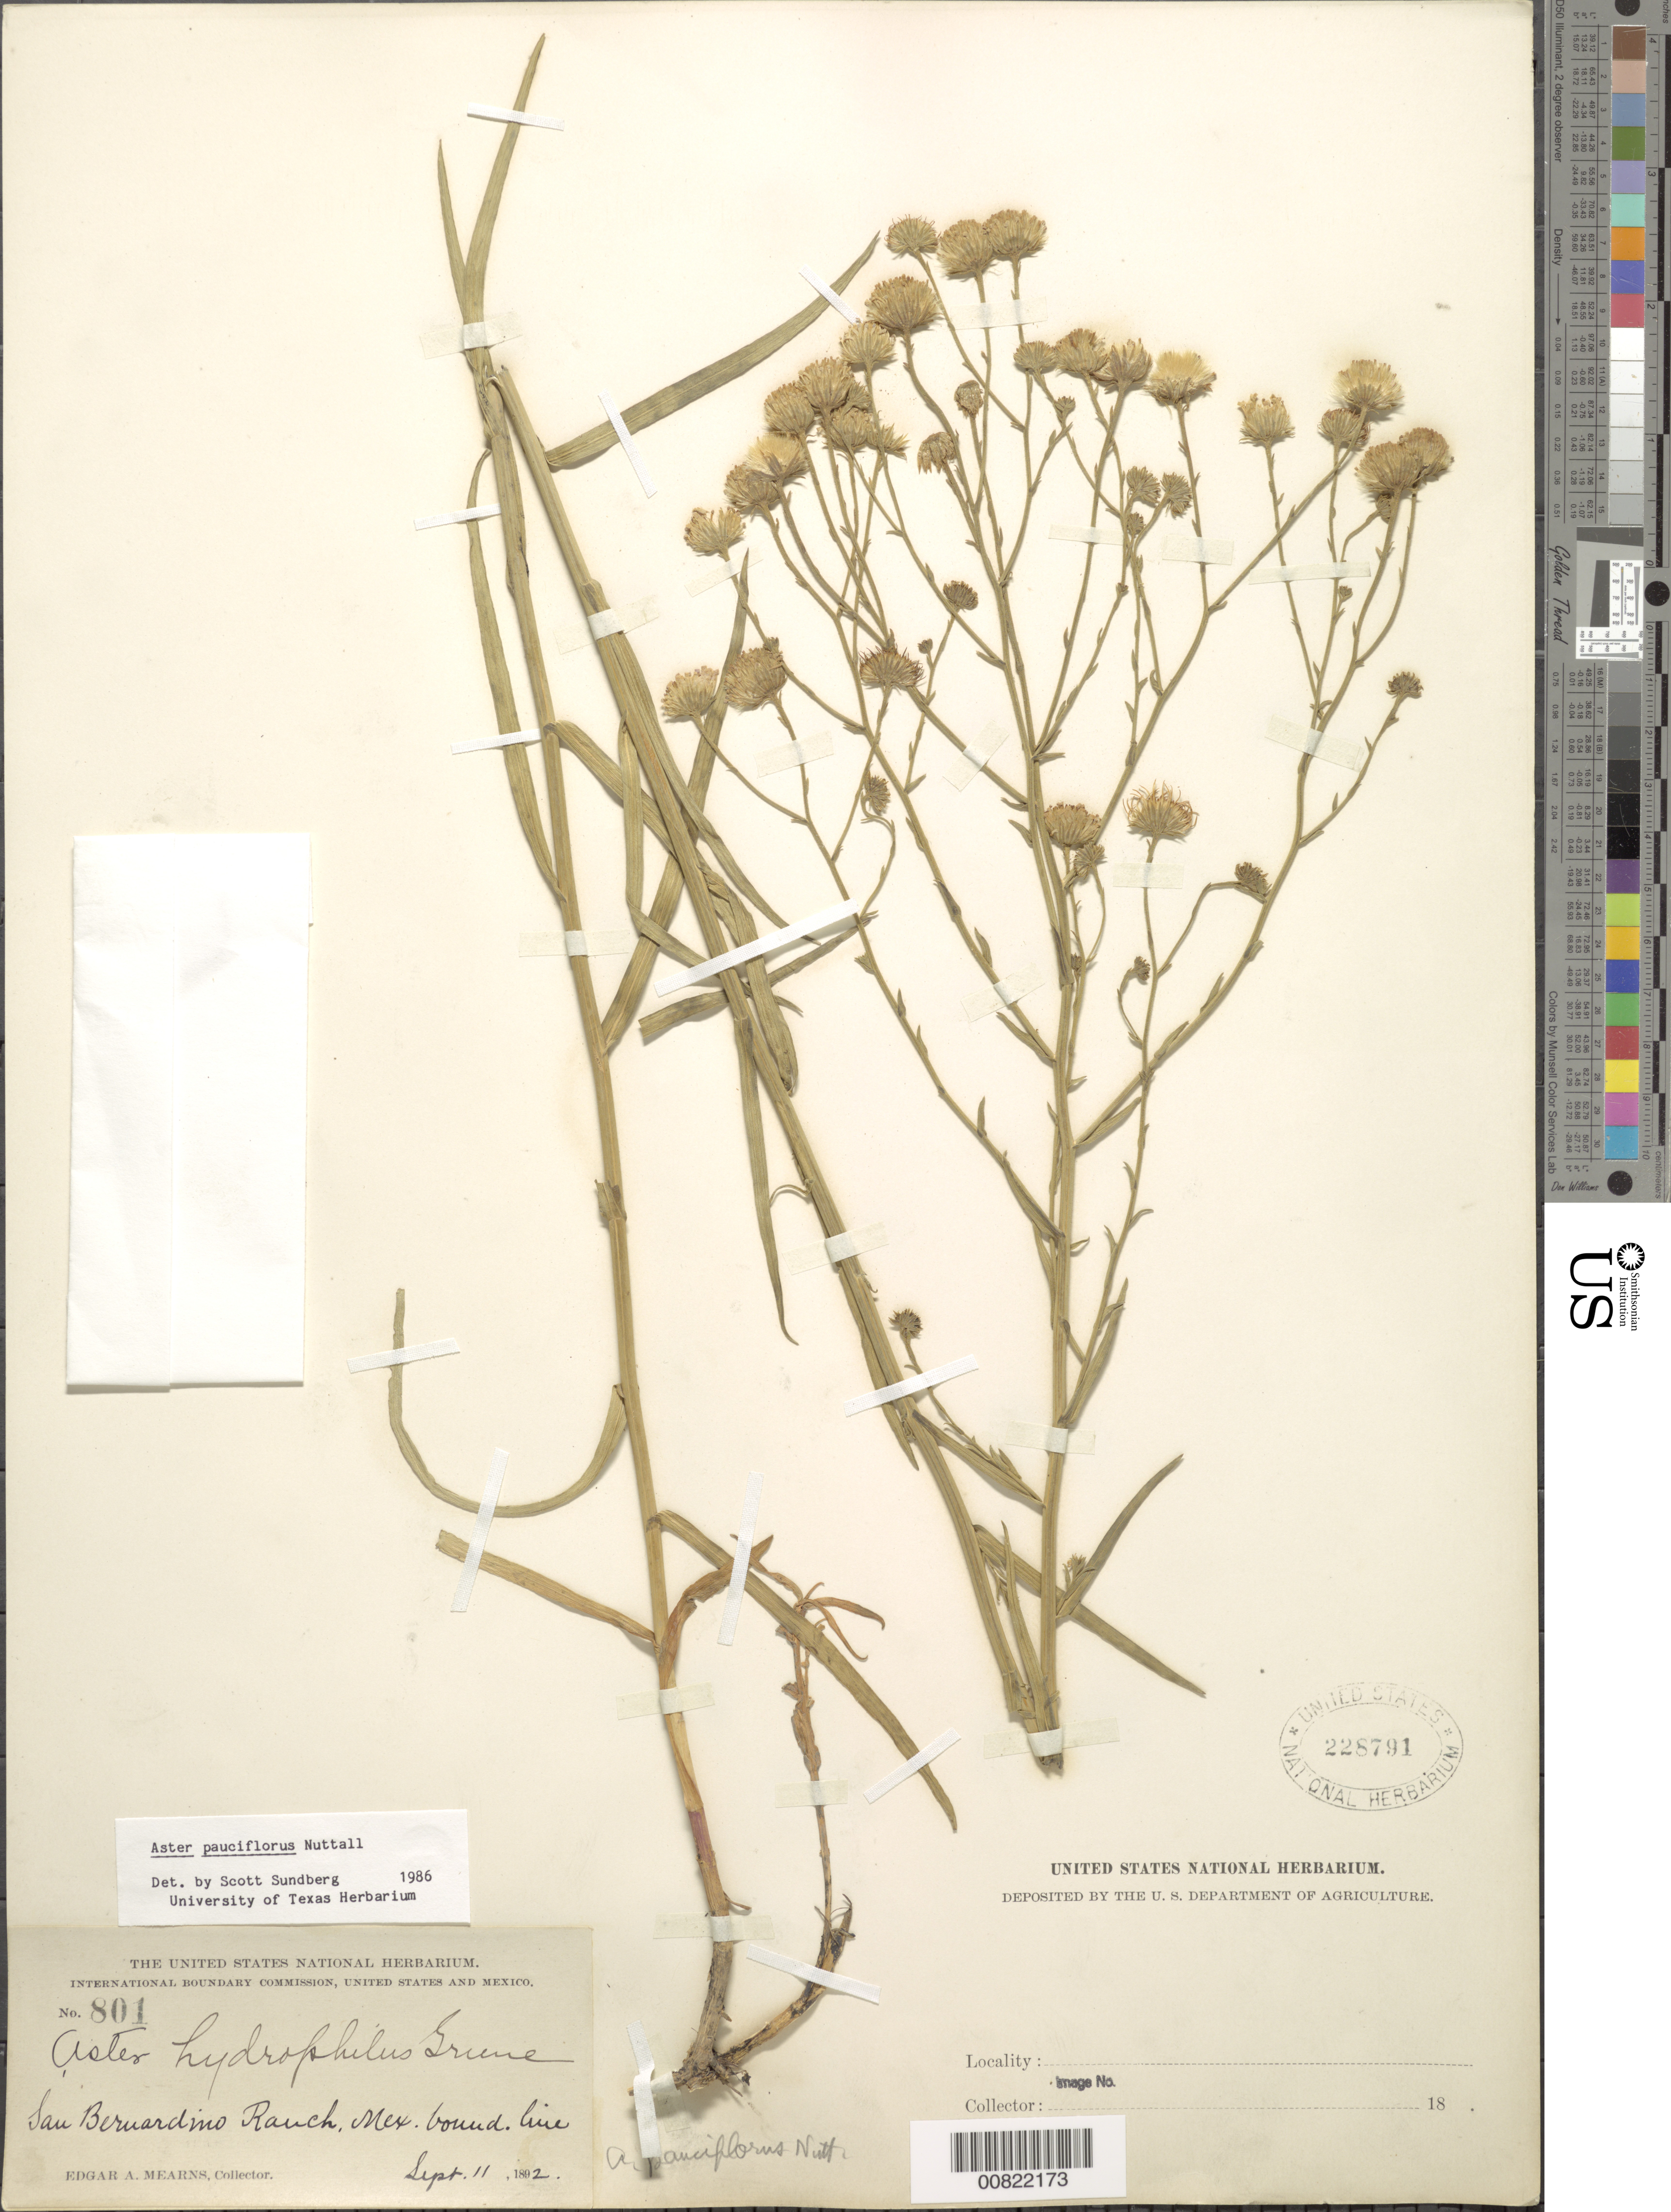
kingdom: Plantae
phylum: Tracheophyta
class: Magnoliopsida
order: Asterales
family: Asteraceae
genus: Almutaster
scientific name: Almutaster pauciflorus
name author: (Nutt.) Á. Löve & D. Löve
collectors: E. A. Mearns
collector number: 801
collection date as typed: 11 Sep 1892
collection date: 1892-09-11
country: United States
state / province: Arizona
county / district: Cochise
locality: San Bernardino Ranch, Mexican Boundary Line.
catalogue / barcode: US 228791